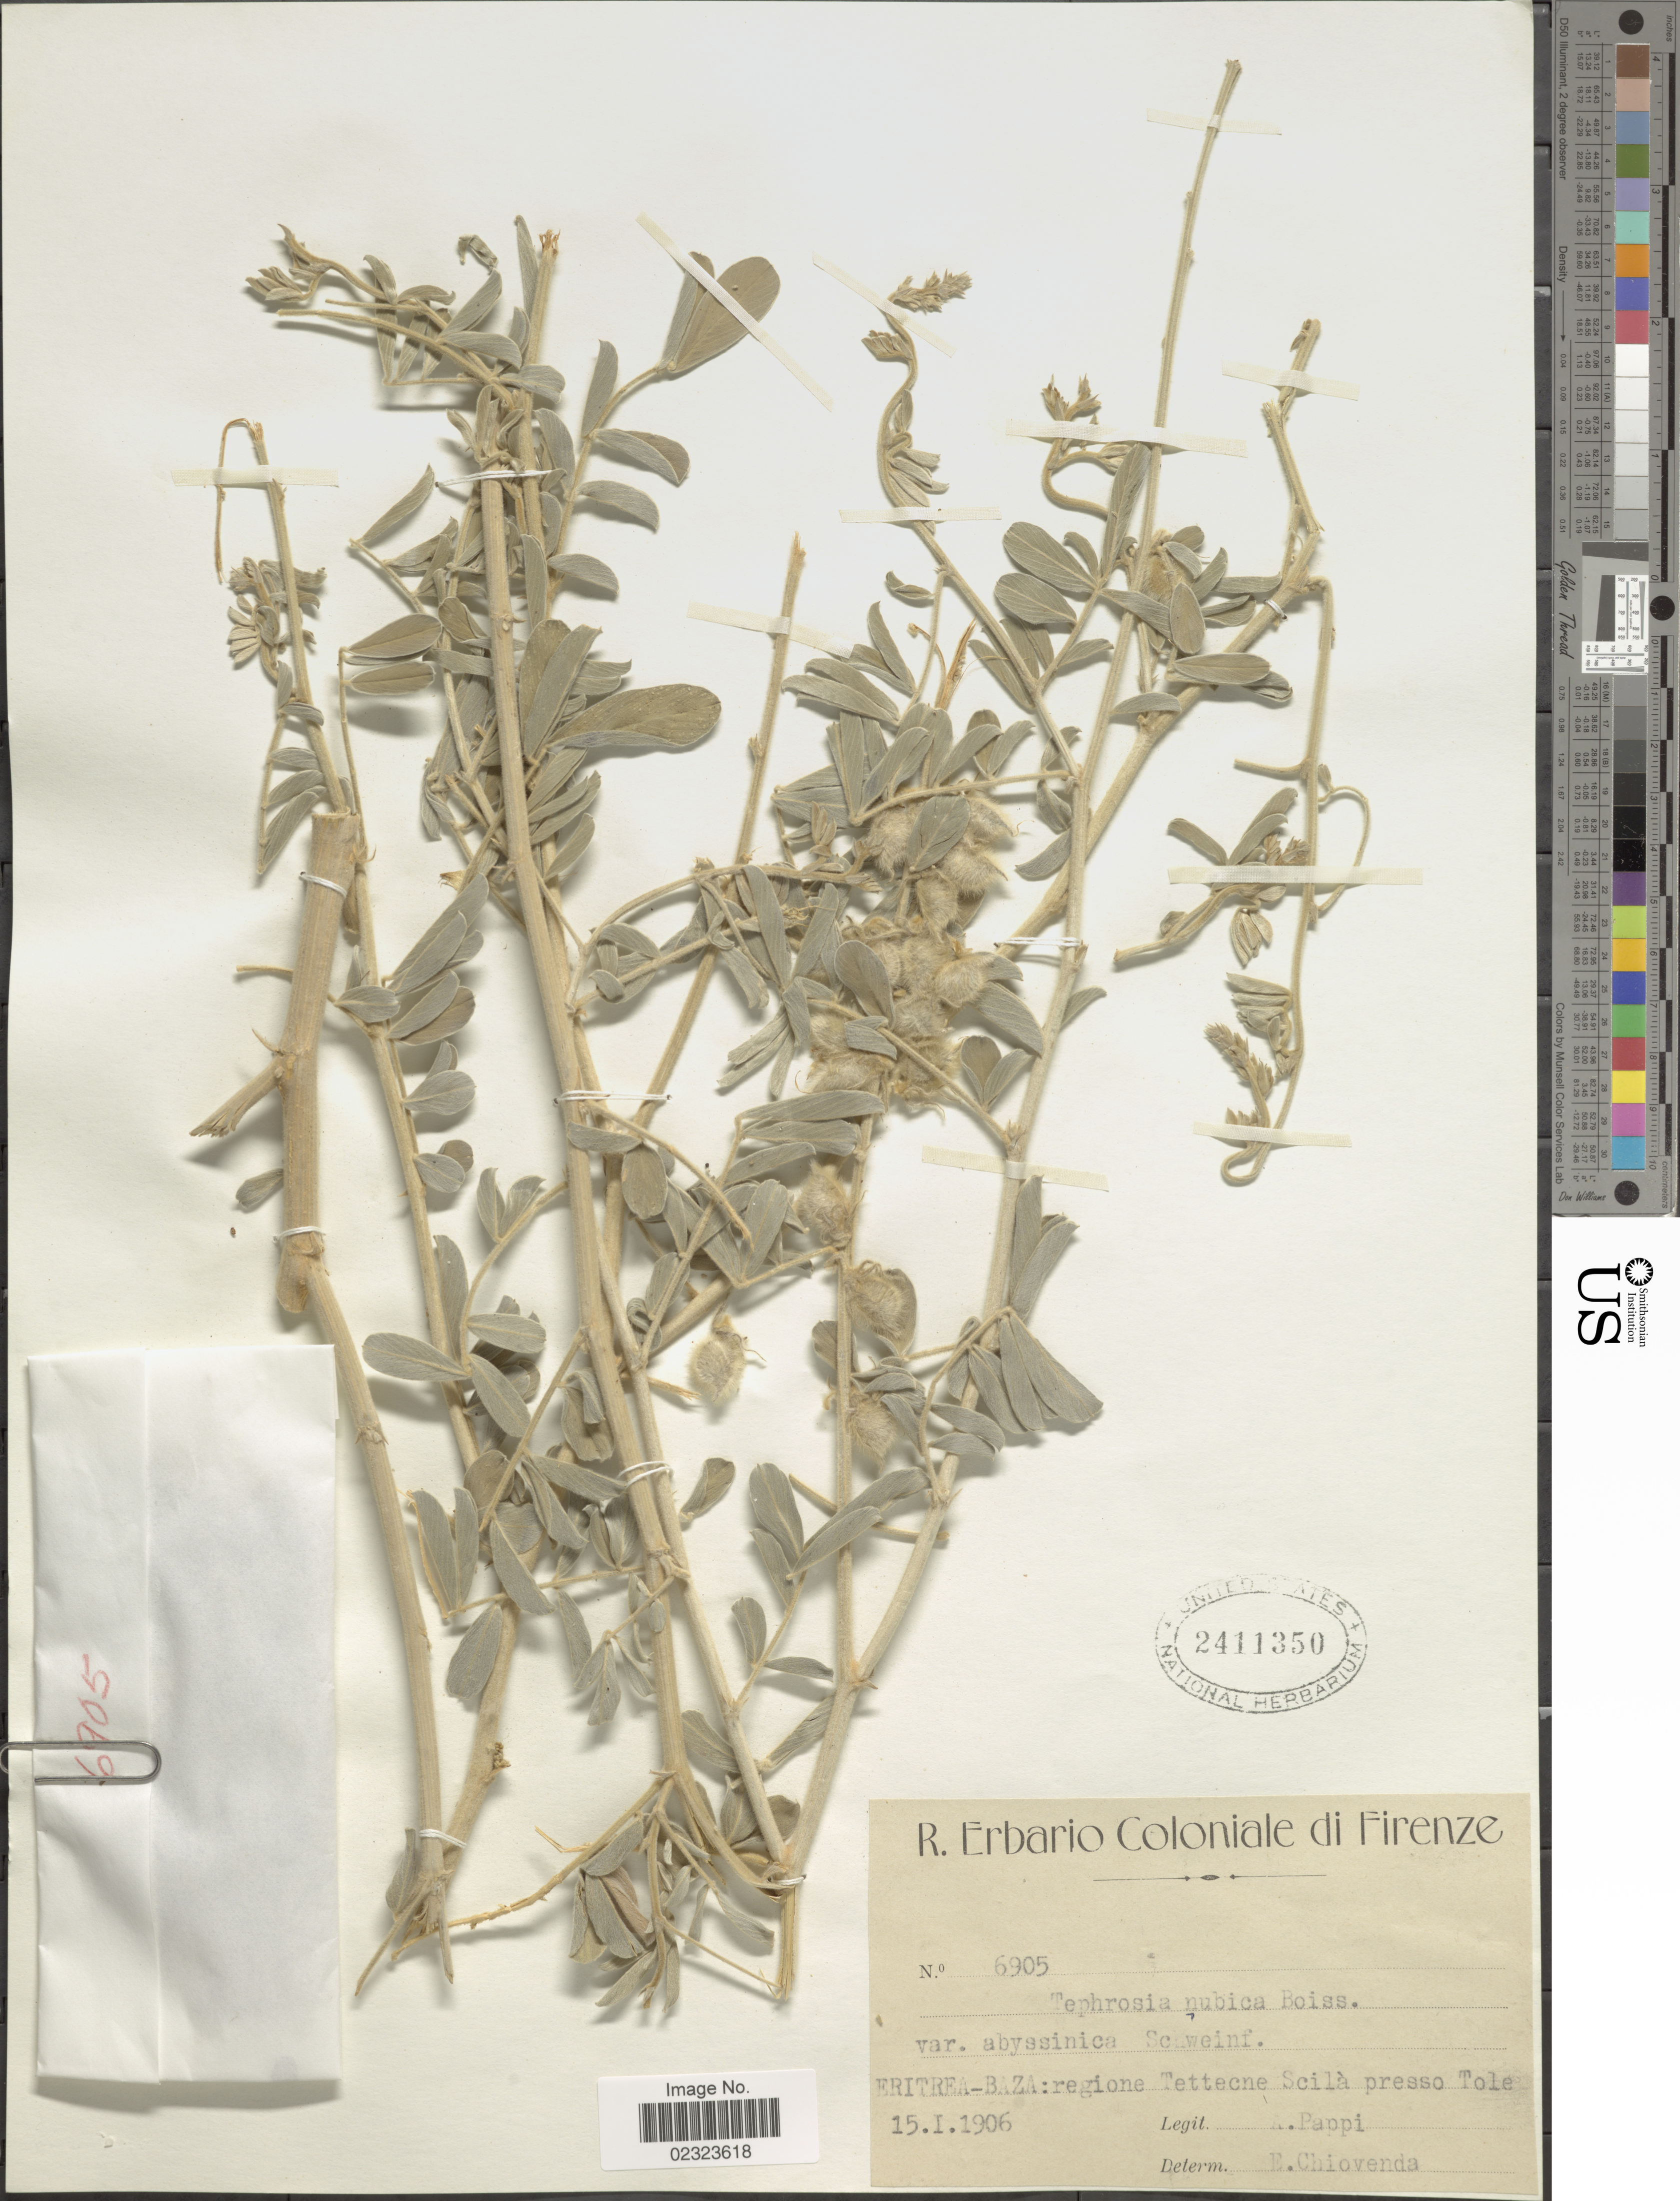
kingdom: Plantae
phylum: Tracheophyta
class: Magnoliopsida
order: Fabales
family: Fabaceae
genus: Tephrosia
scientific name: Tephrosia nubica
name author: (Boiss.) Baker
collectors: A. Pappi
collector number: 6905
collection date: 1906-01-15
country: Eritrea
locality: Eritrea-Baza: regione Tettecne Scila presso Tole.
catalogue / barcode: US 2411350